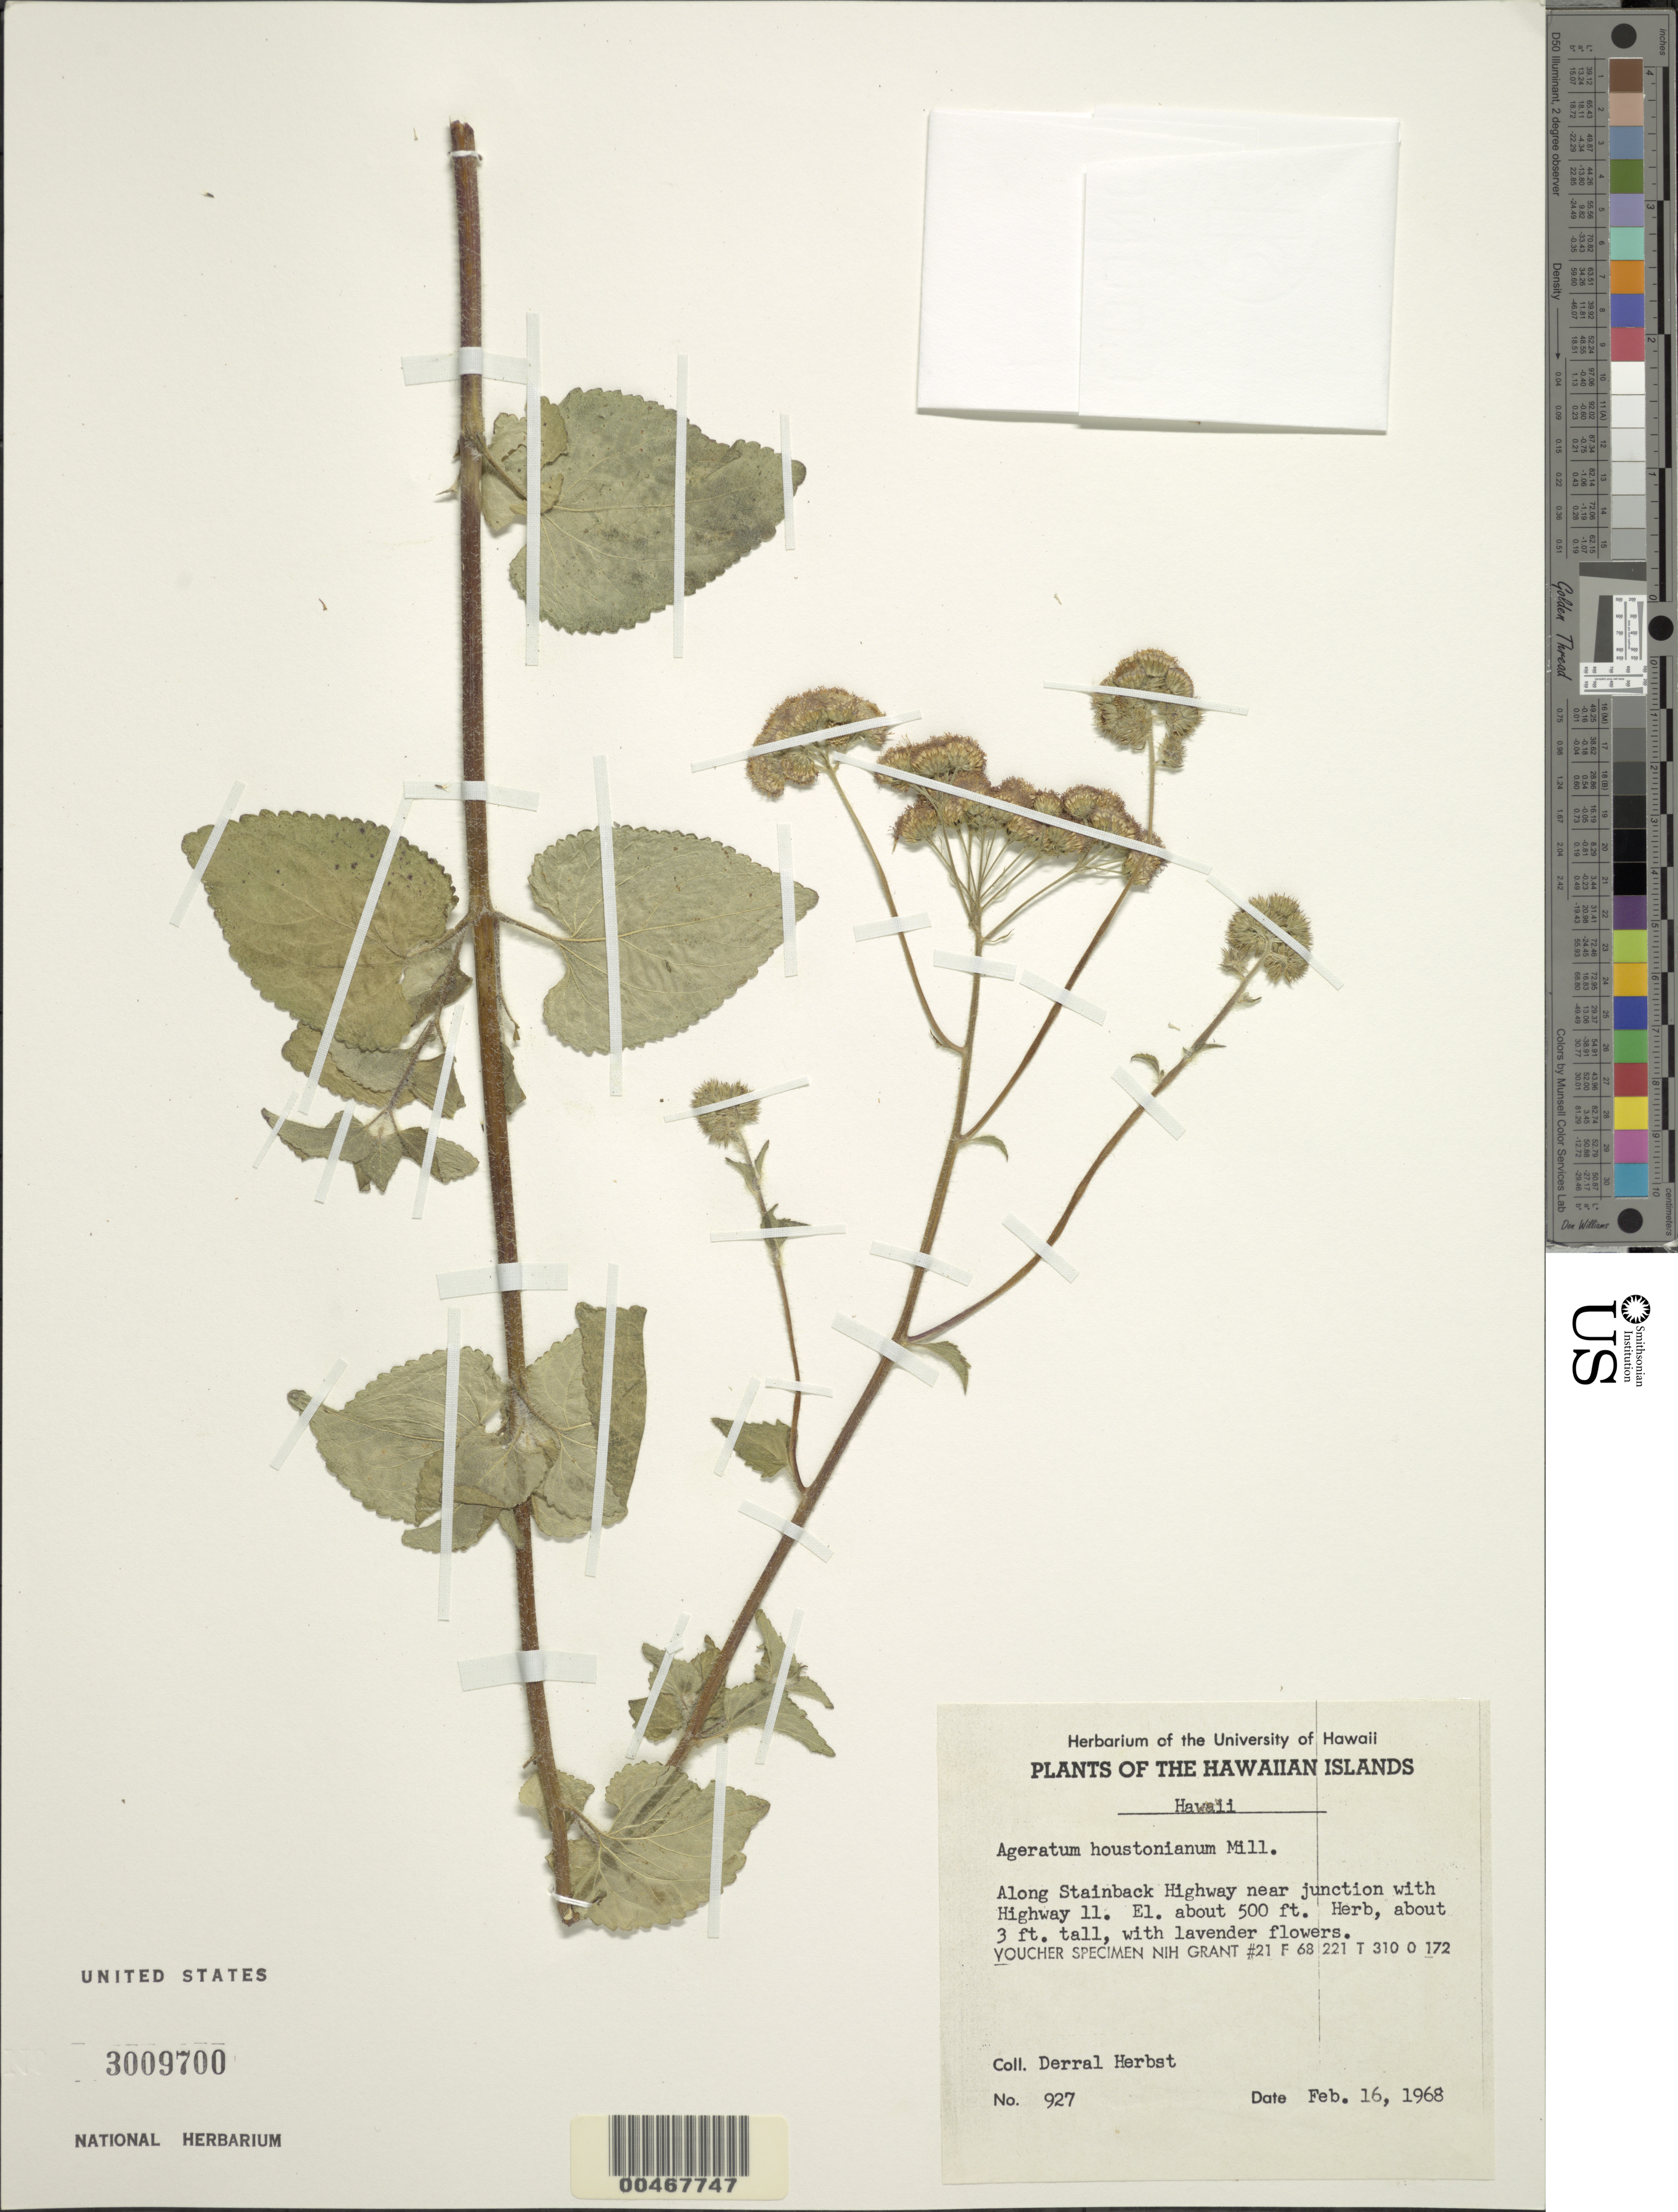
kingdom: Plantae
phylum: Tracheophyta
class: Magnoliopsida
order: Asterales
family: Asteraceae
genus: Ageratum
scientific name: Ageratum houstonianum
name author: Mill.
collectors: D. R. Herbst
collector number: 927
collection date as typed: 16 Feb 1968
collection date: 1968-02-16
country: United States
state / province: Hawaii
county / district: Hawaii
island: Hawaii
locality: Along Stainback Hwy. near junct. with Hwy. 11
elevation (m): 152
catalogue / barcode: US 3009700